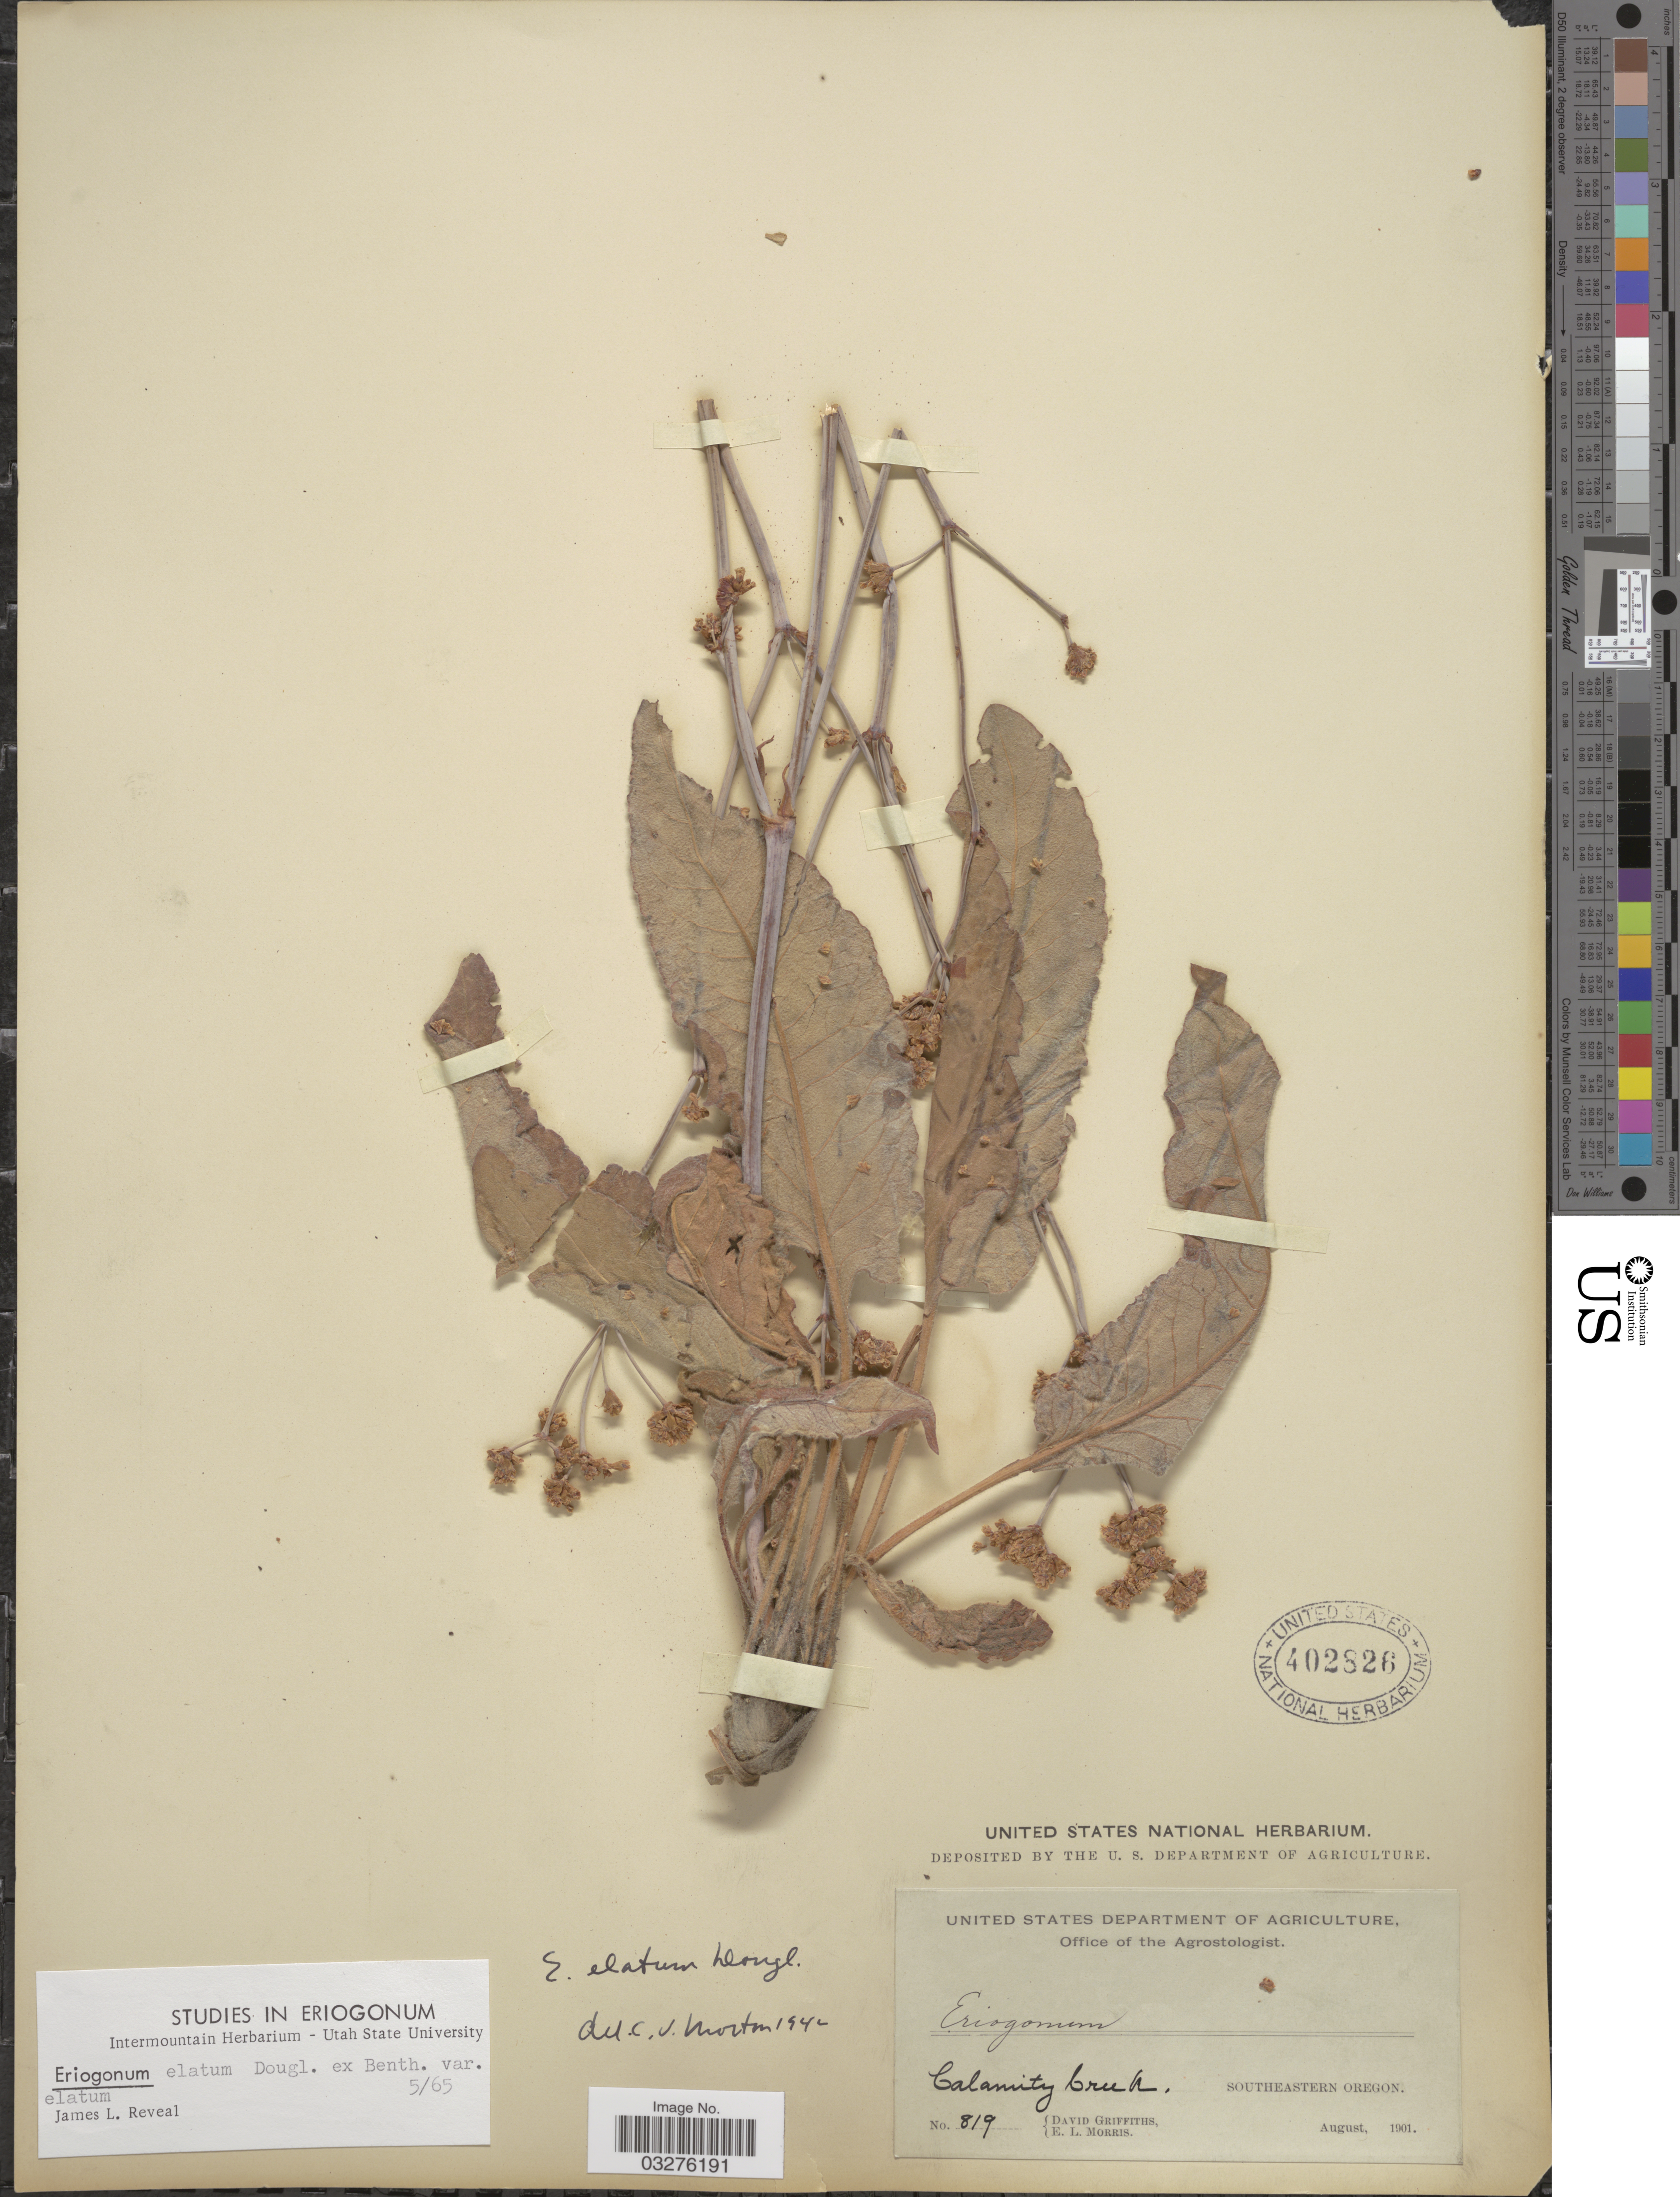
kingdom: Plantae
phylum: Tracheophyta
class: Magnoliopsida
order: Caryophyllales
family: Polygonaceae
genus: Eriogonum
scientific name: Eriogonum elatum var. elatum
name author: Douglas ex Benth.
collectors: D. Griffiths & E. Morris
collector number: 819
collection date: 1901-08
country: United States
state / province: Oregon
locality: Calamity Creek, Southeastern Oregon.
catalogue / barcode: US 402826